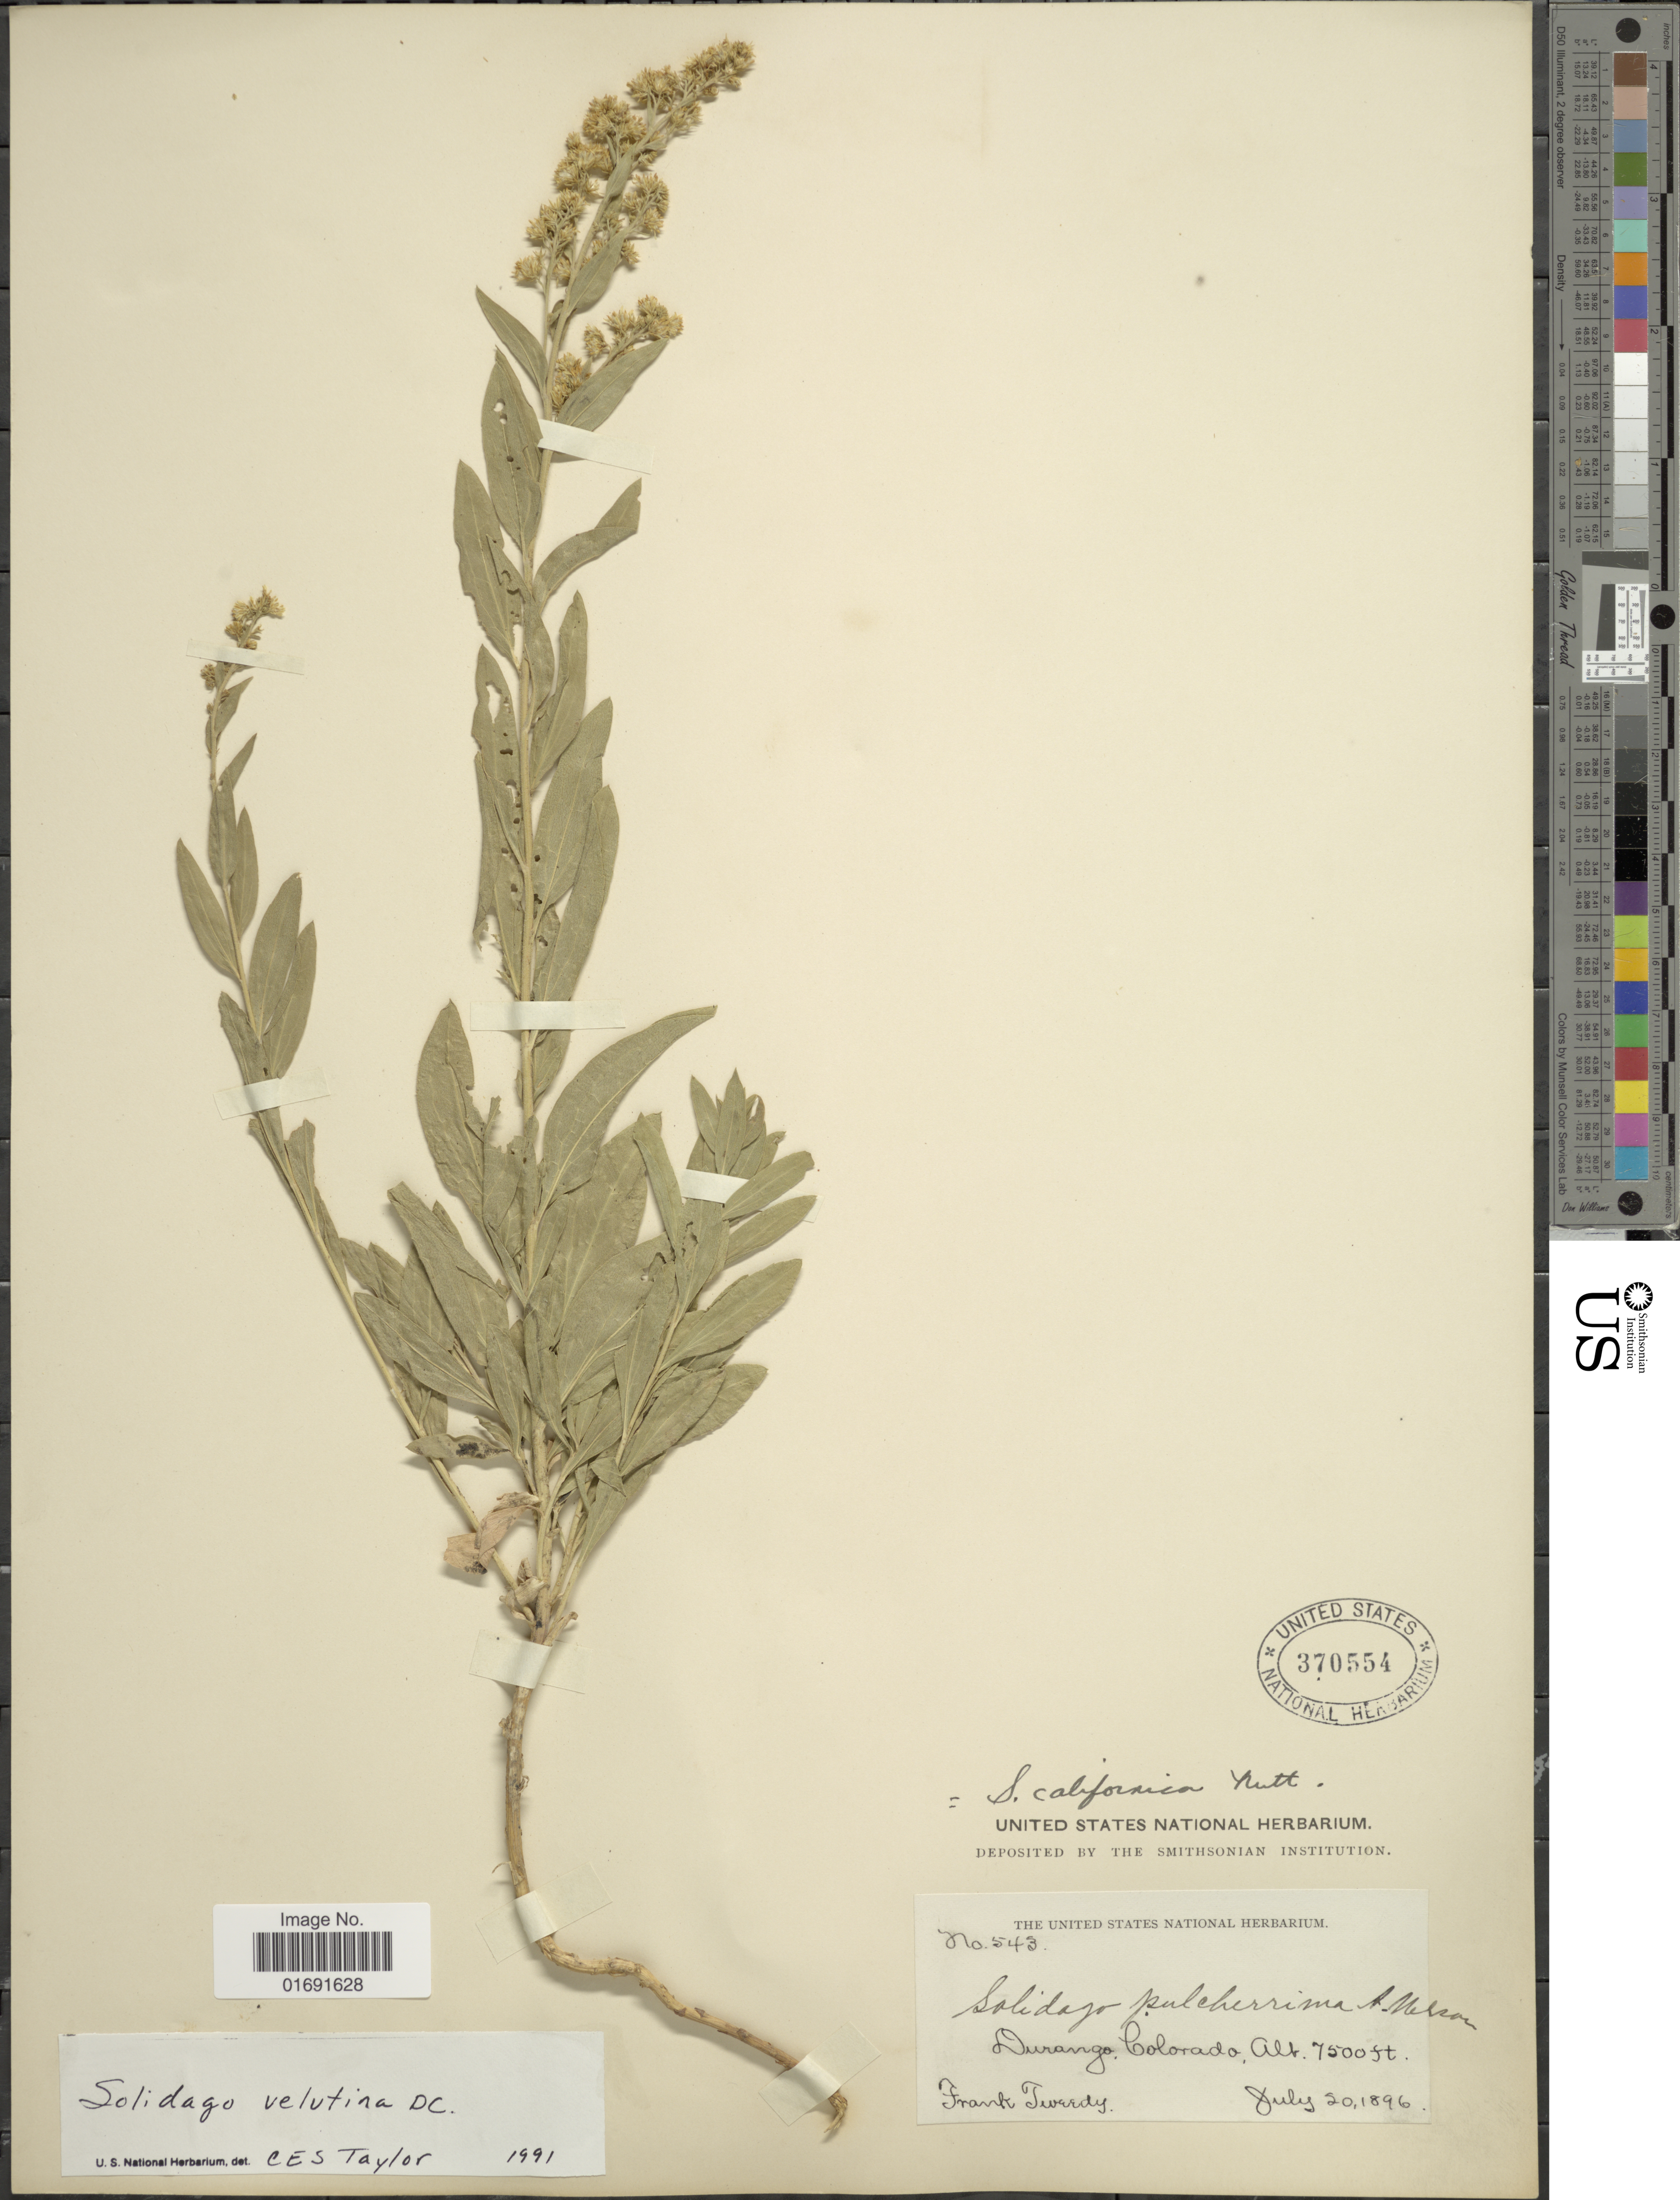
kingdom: Plantae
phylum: Tracheophyta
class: Magnoliopsida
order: Asterales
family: Asteraceae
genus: Solidago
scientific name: Solidago velutina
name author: DC.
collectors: F. Tweedy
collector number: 543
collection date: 1896-07-20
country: United States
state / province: Colorado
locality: Durango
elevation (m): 2286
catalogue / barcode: US 370554